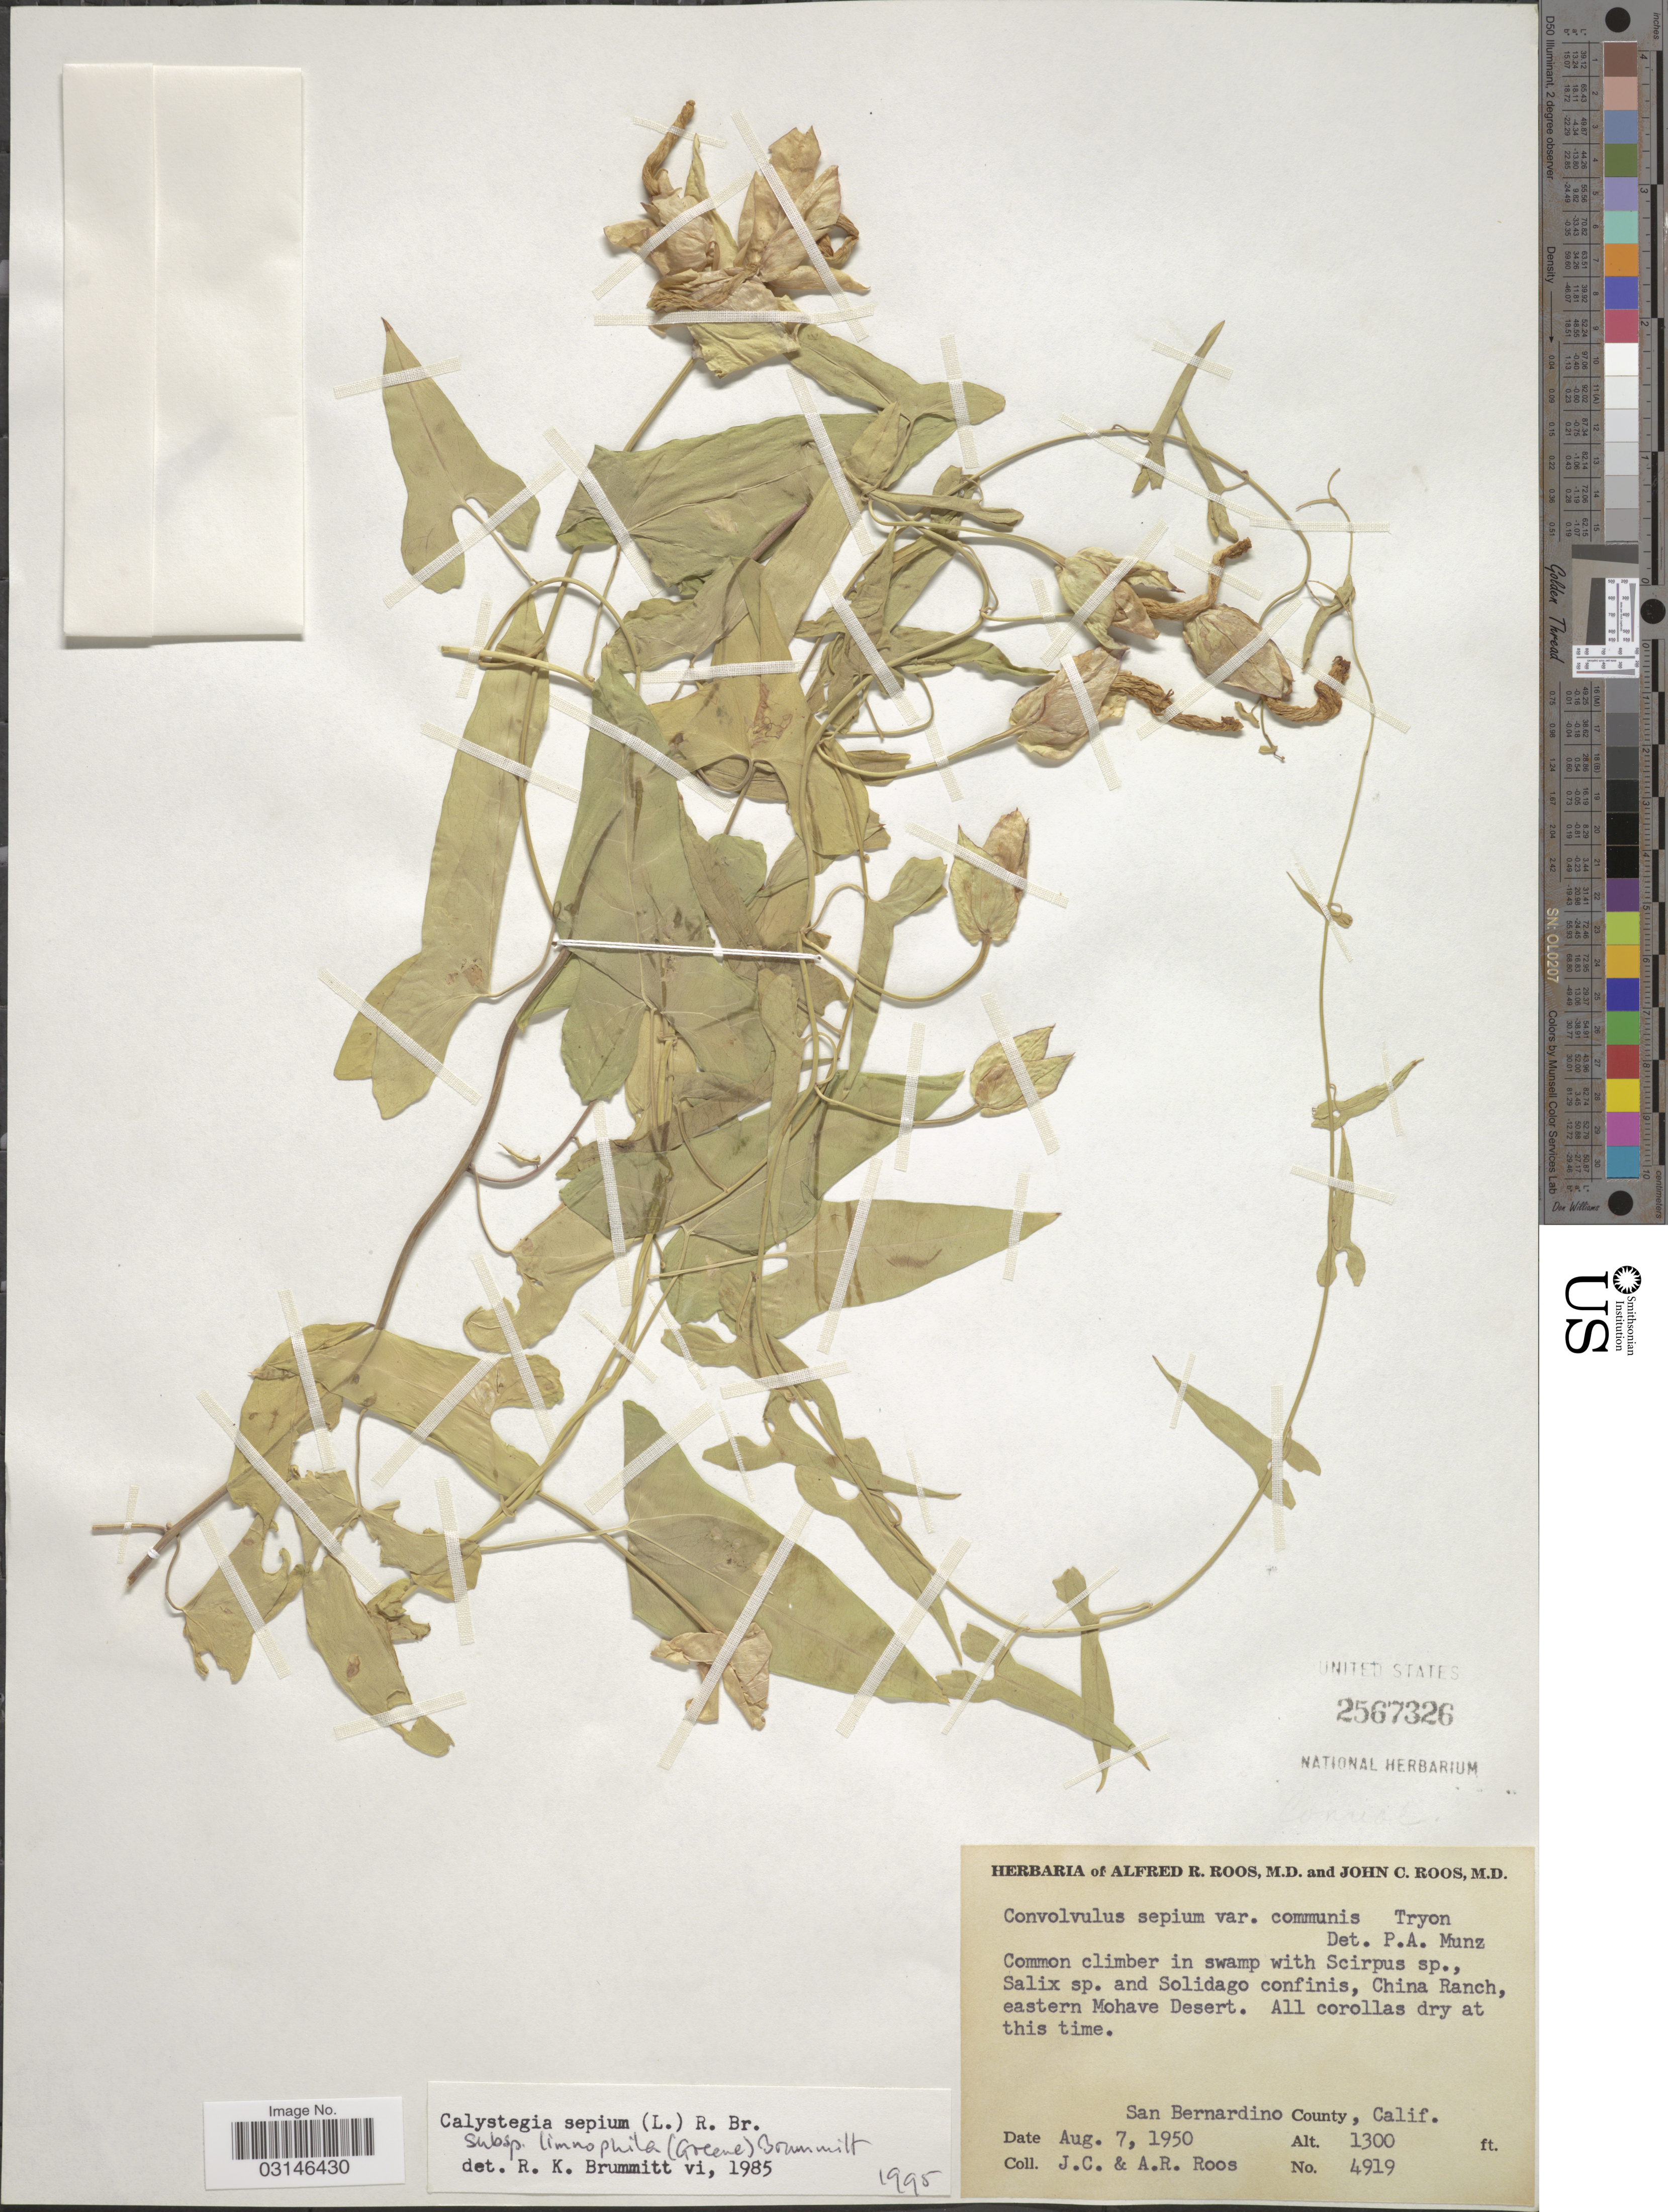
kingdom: Plantae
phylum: Tracheophyta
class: Magnoliopsida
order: Solanales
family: Convolvulaceae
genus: Calystegia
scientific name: Calystegia sepium subsp. limnophila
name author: (Greene) Brummitt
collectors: J. Roose & A. R. Roos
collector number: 4919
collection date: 1950-08-07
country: United States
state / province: California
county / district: San Bernardino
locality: China Ranch, eastern Mohave Desert, San Bernardino County, Calif.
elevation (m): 396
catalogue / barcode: US 2567326